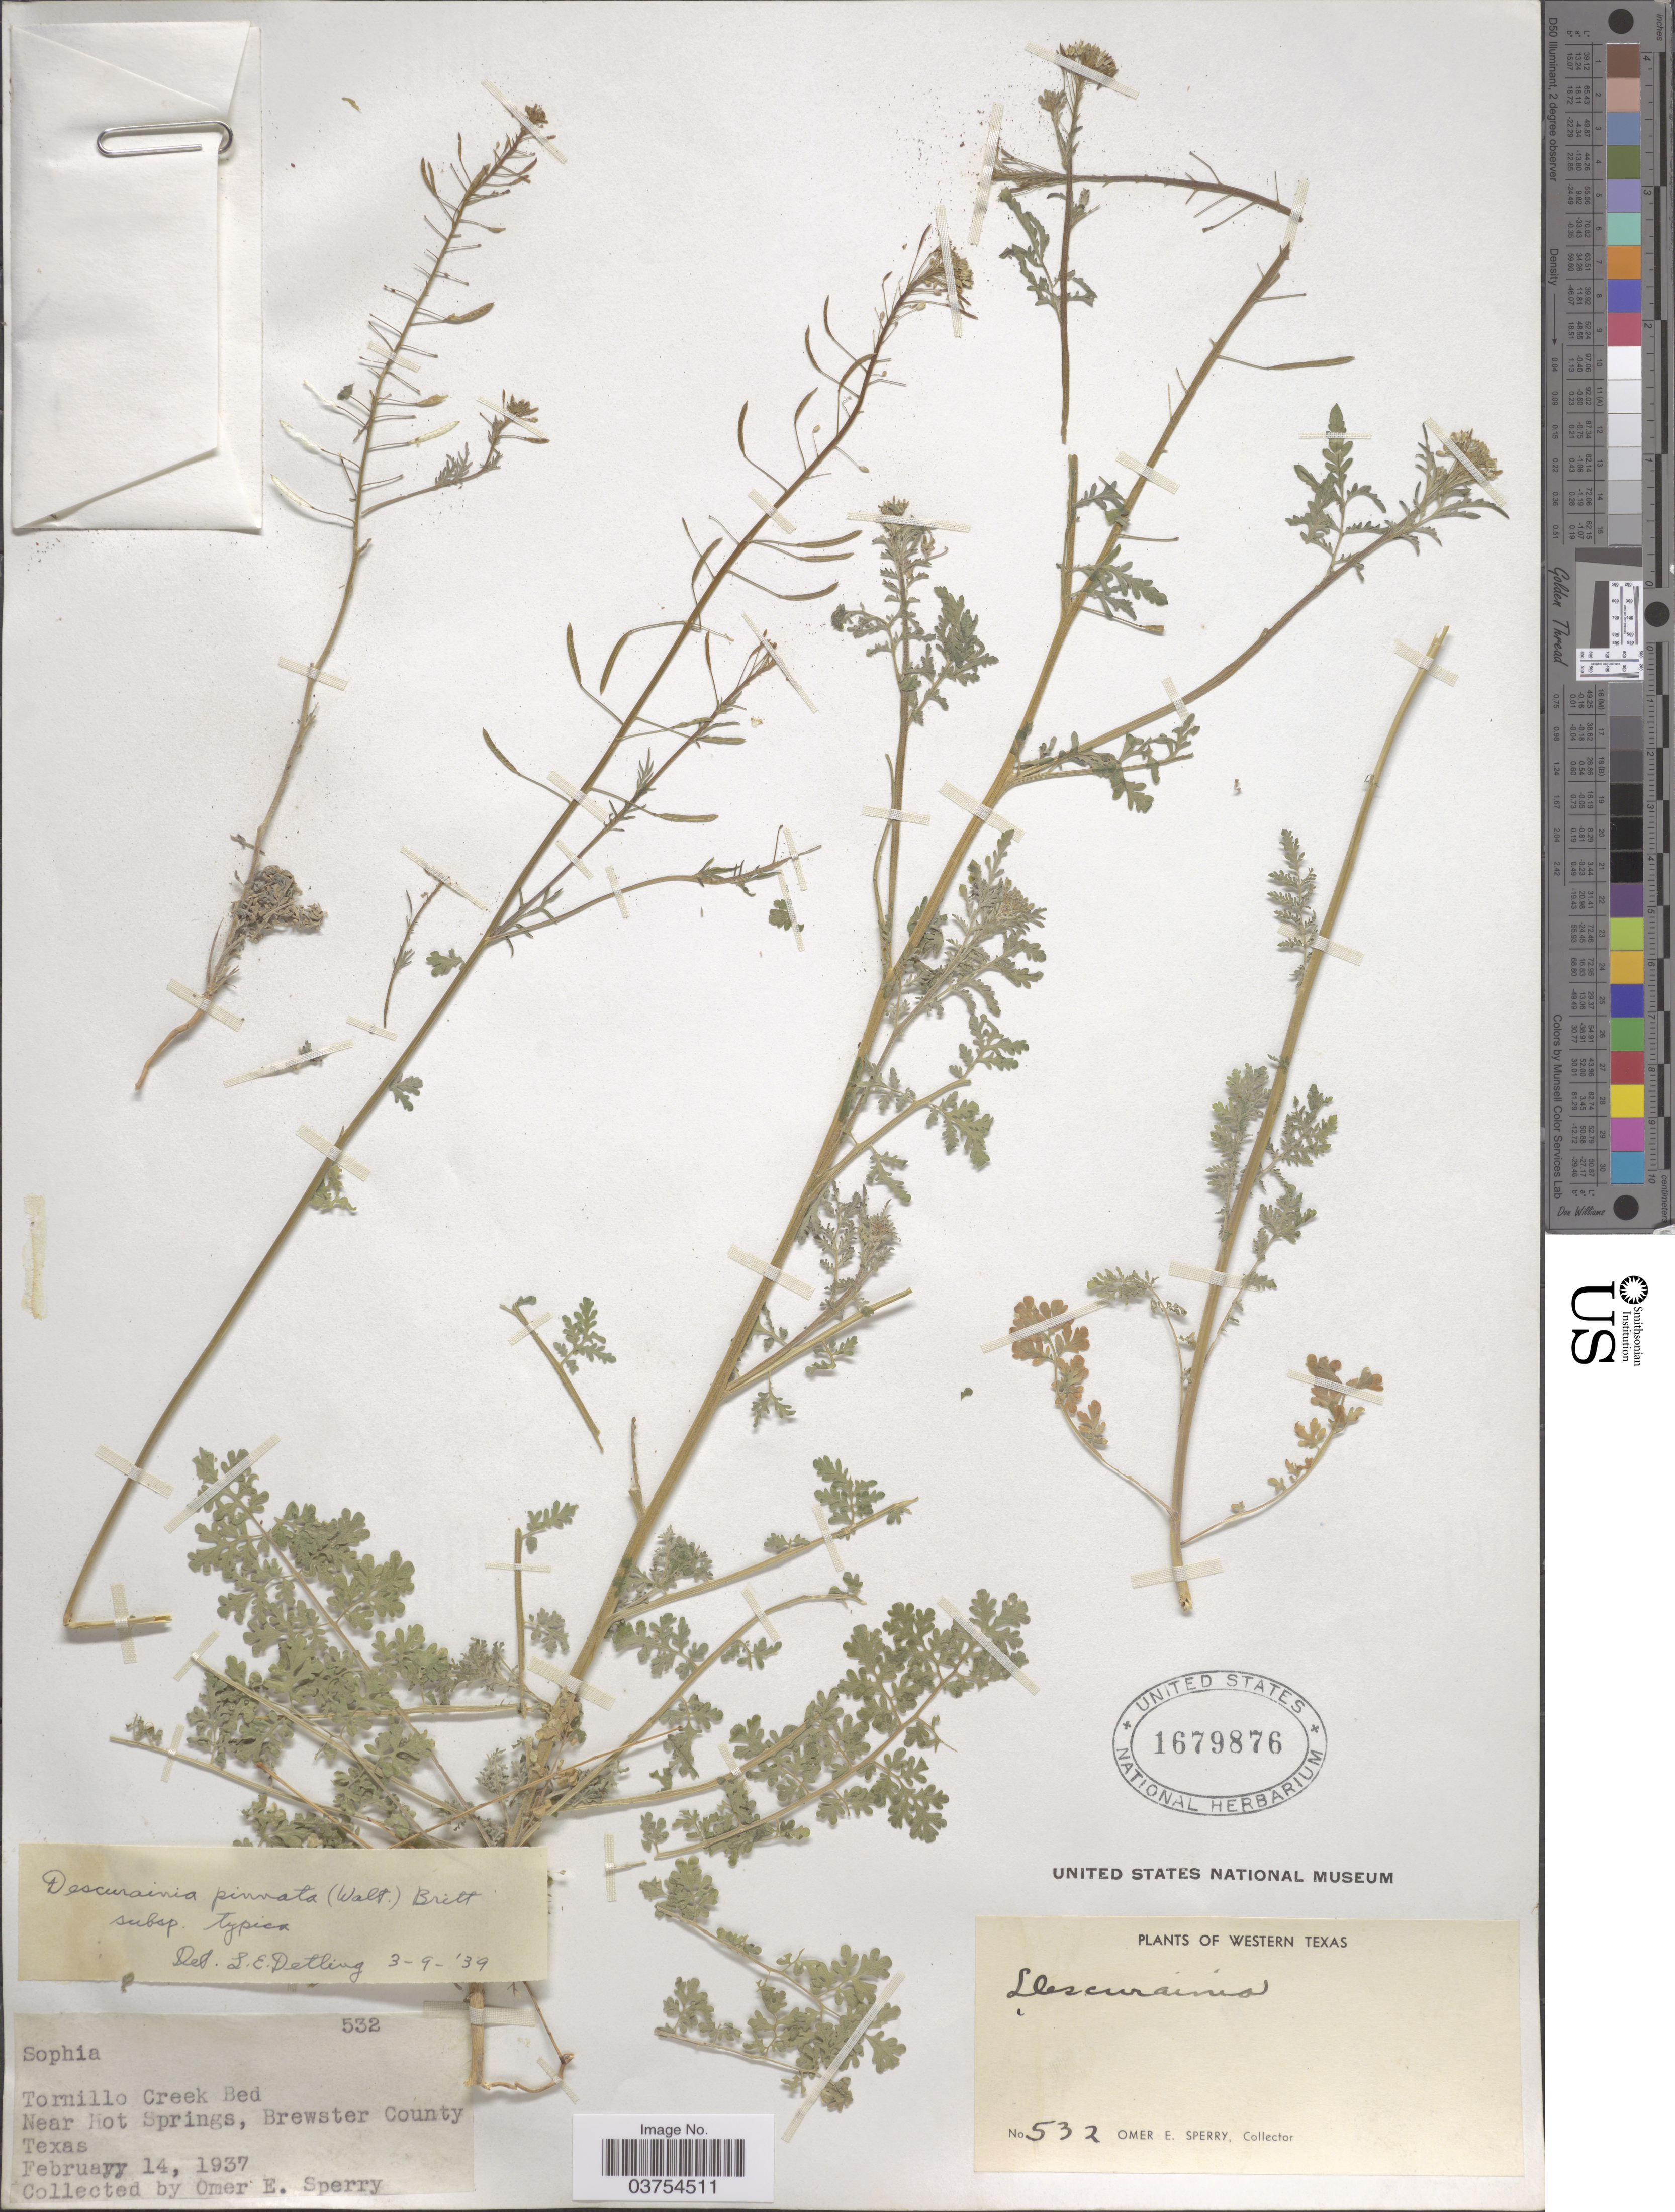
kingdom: Plantae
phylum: Tracheophyta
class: Magnoliopsida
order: Brassicales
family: Brassicaceae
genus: Descurainia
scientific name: Descurainia pinnata subsp. typica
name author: (C.A. Mey.) Detling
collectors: O. E. Sperry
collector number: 532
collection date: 1937-02-14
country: United States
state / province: Texas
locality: Western Texas. Tornillo Creek Bed. Near Hot Springs, Brewster County.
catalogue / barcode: US 1679876